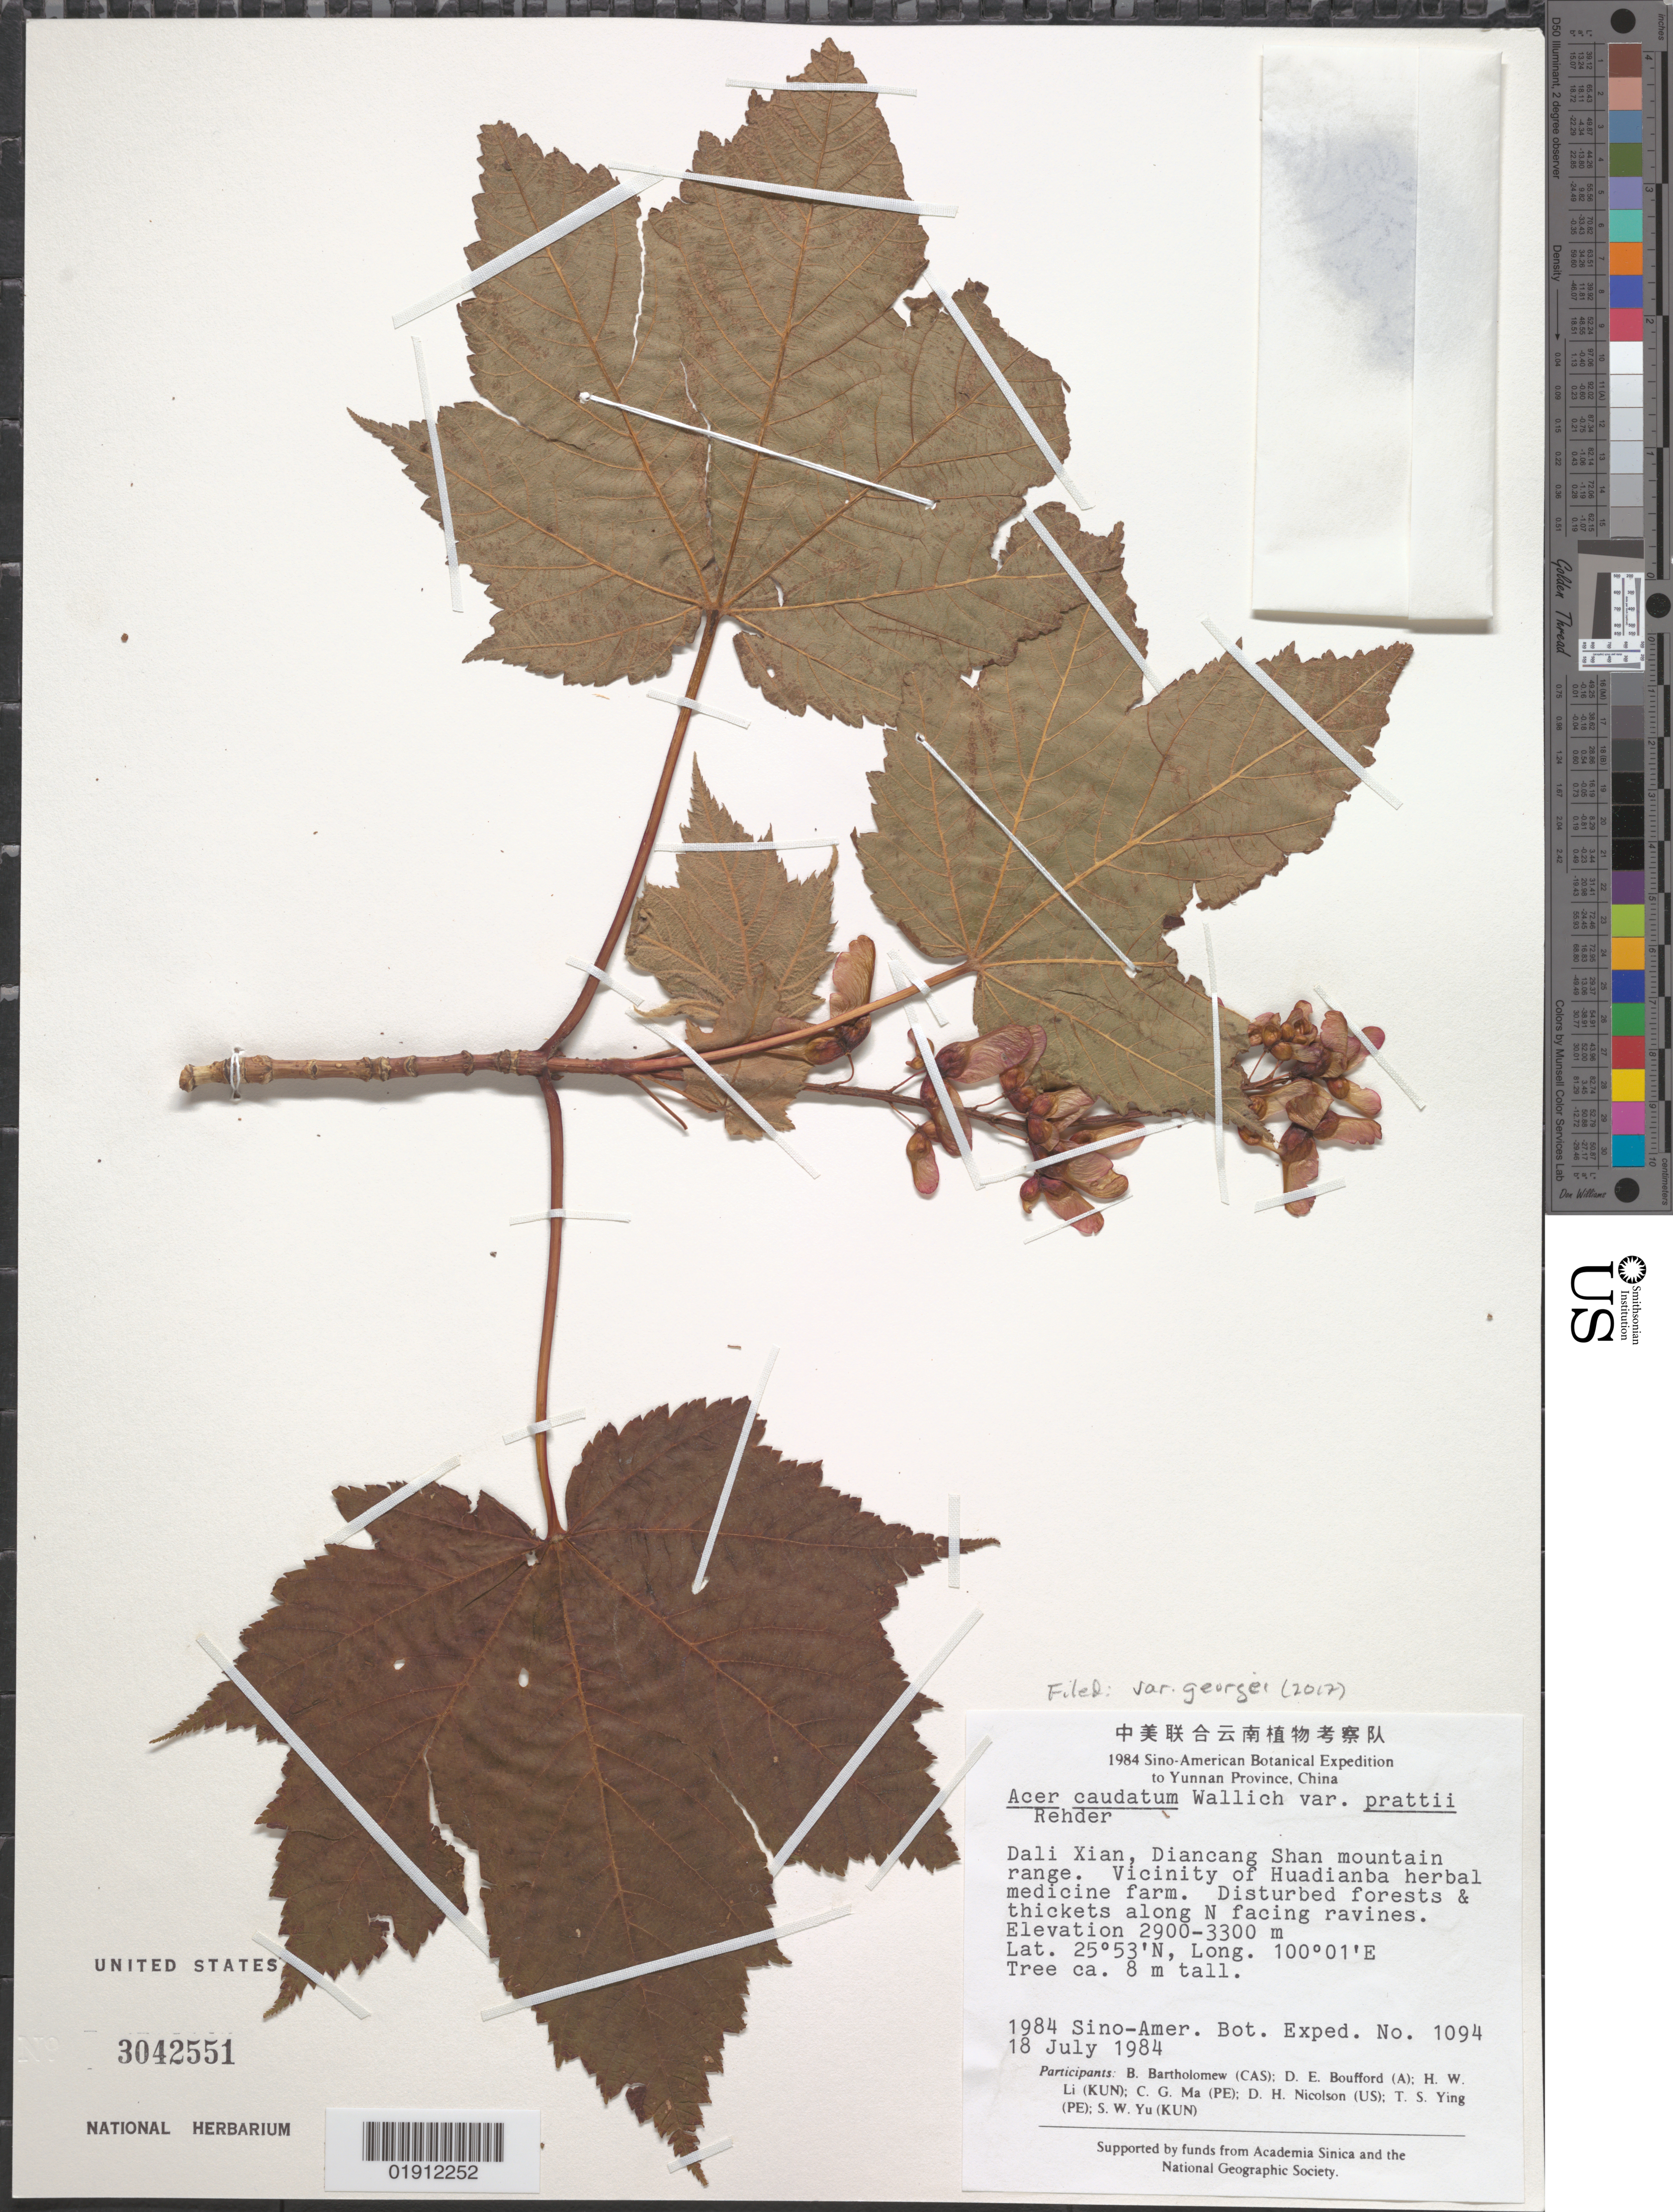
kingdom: Plantae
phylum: Tracheophyta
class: Magnoliopsida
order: Sapindales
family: Sapindaceae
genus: Acer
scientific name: Acer caudatum var. georgei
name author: Diels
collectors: B. M. Bartholomew, D. E. Boufford, H. W. Li, C. Ma, D. H. Nicolson, T. Ying & S. Yu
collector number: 1094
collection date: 1984-07-18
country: China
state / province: Yunnan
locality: Dali Xian, Diancang Shan mountain range; vicinity of Huadianba herbal medicine farm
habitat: Disturbed forests and thickets along N facing ravines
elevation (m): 2900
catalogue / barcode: US 3042551